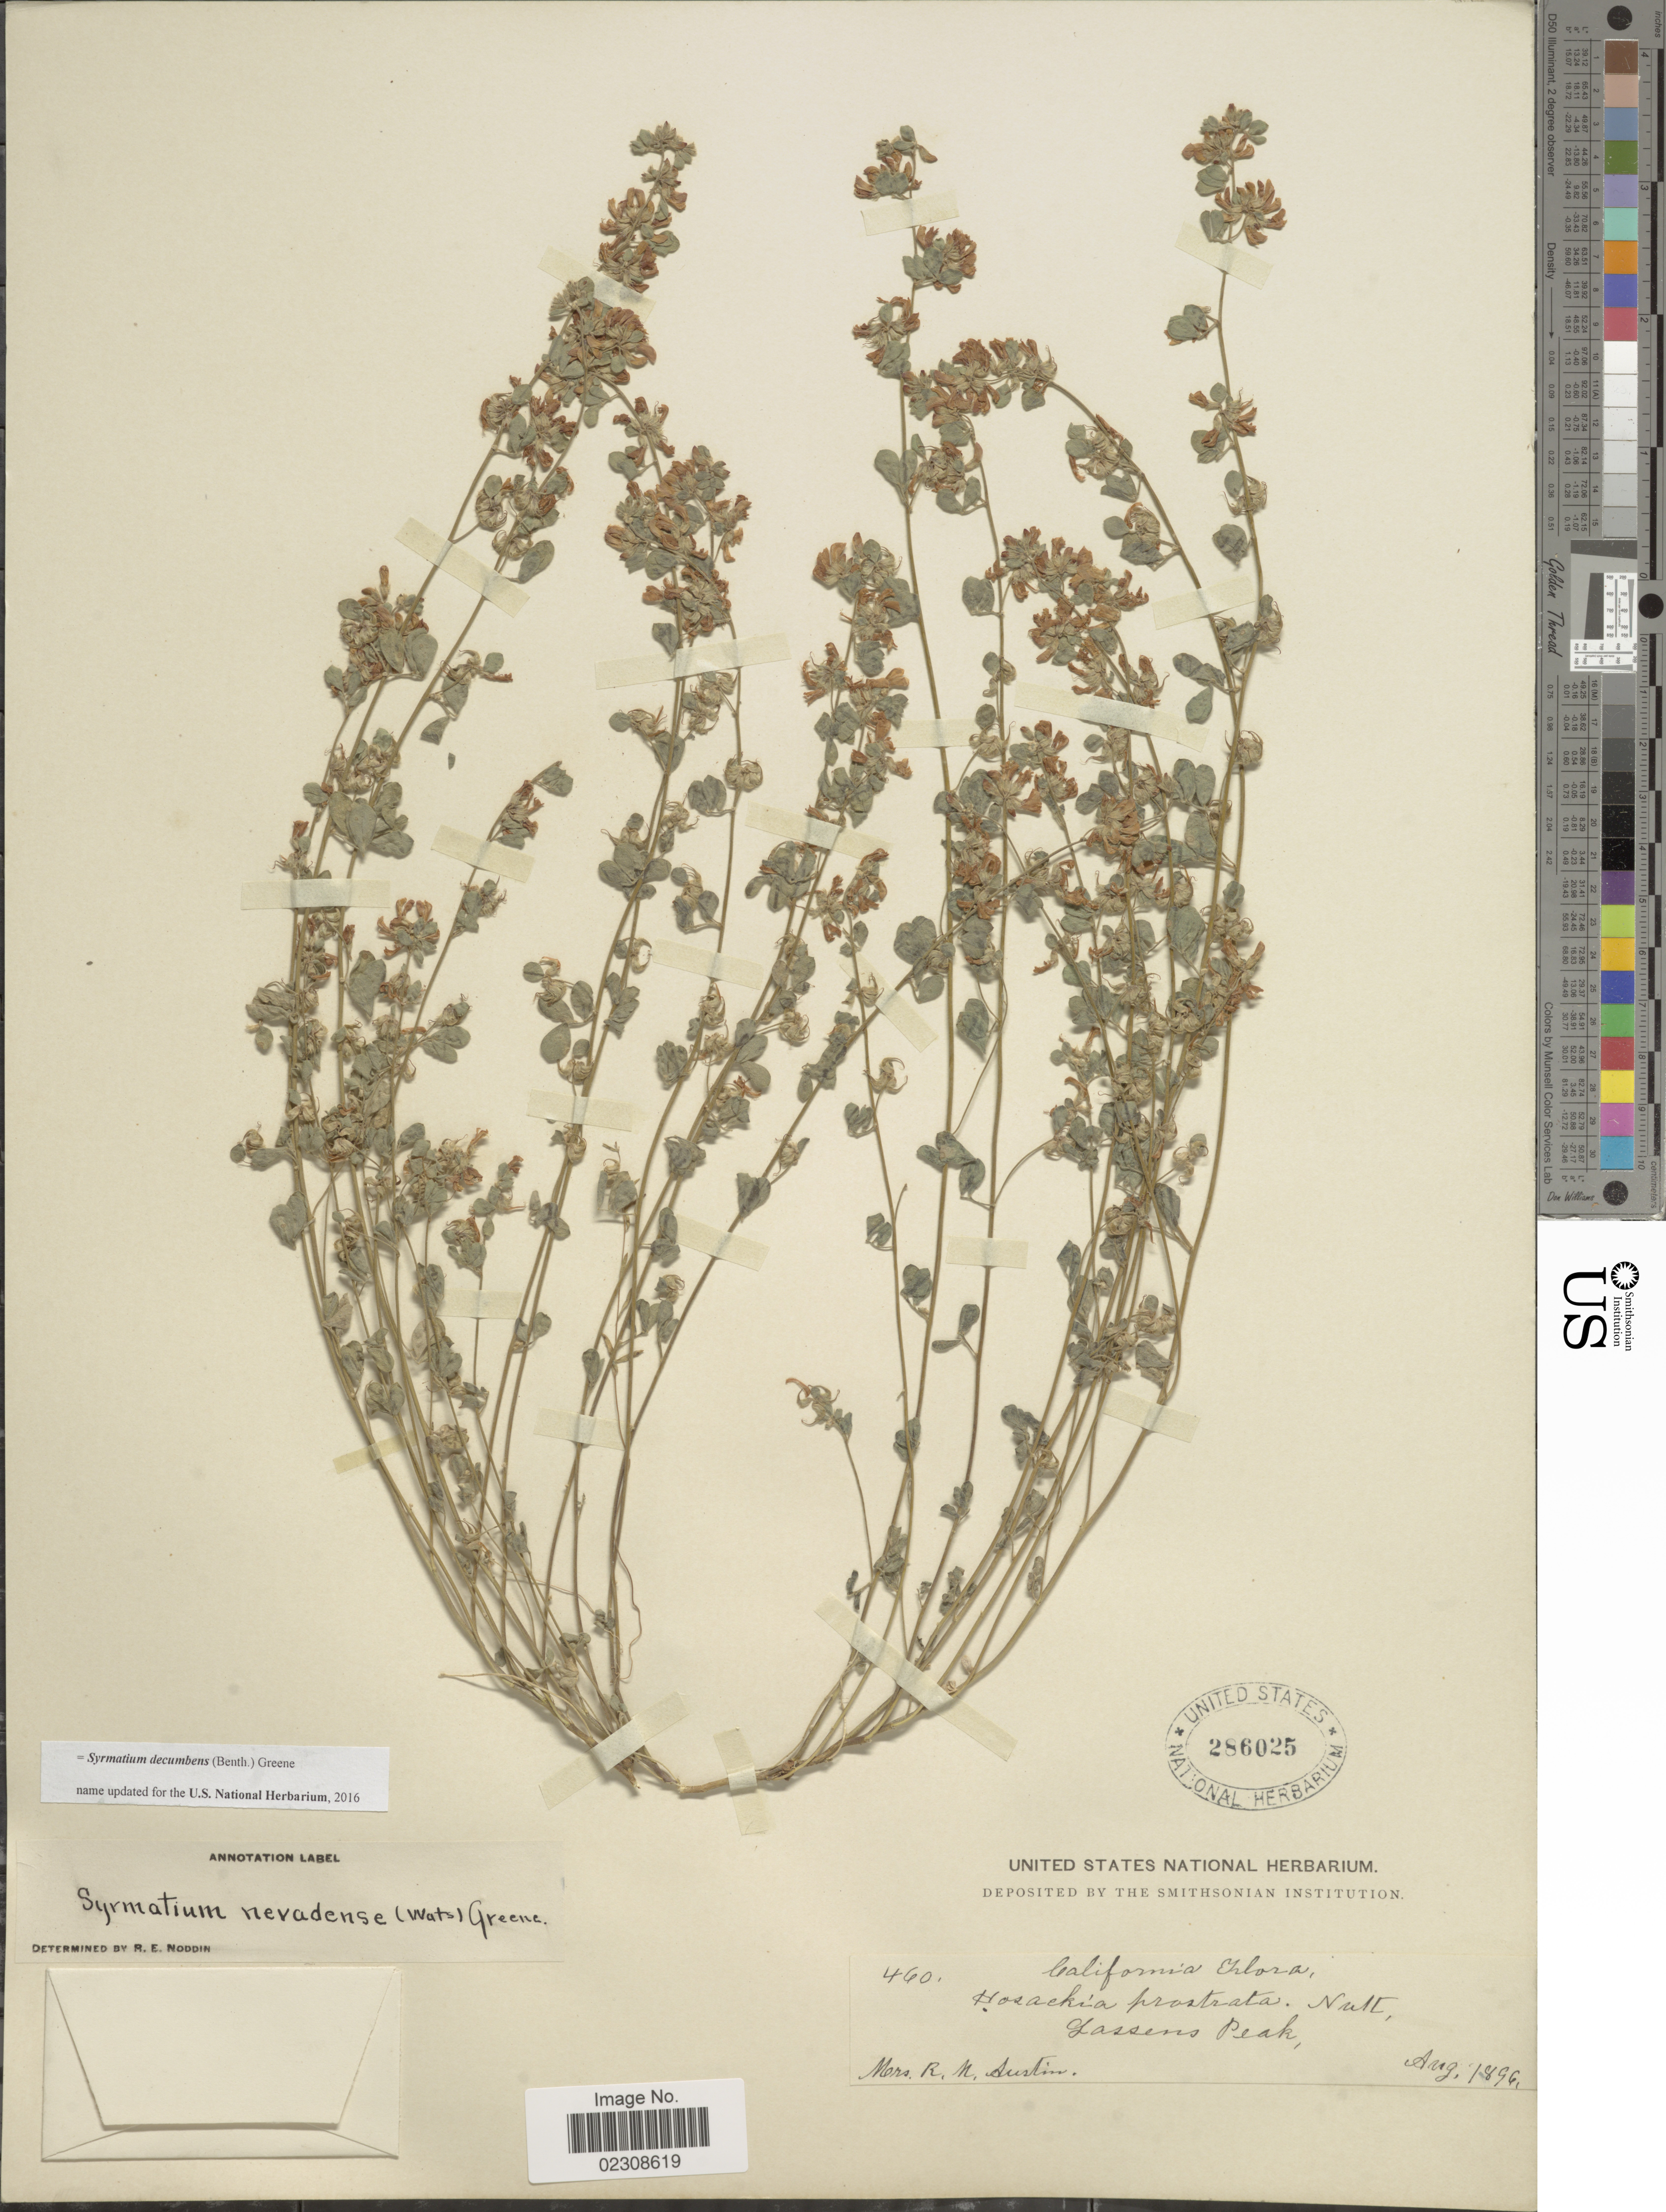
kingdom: Plantae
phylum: Tracheophyta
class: Magnoliopsida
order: Fabales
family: Fabaceae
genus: Syrmatium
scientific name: Syrmatium decumbens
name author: (Benth.) Greene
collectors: R. Austin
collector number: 460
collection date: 1896-08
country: United States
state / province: California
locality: Lassens Peak.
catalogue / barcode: US 286025